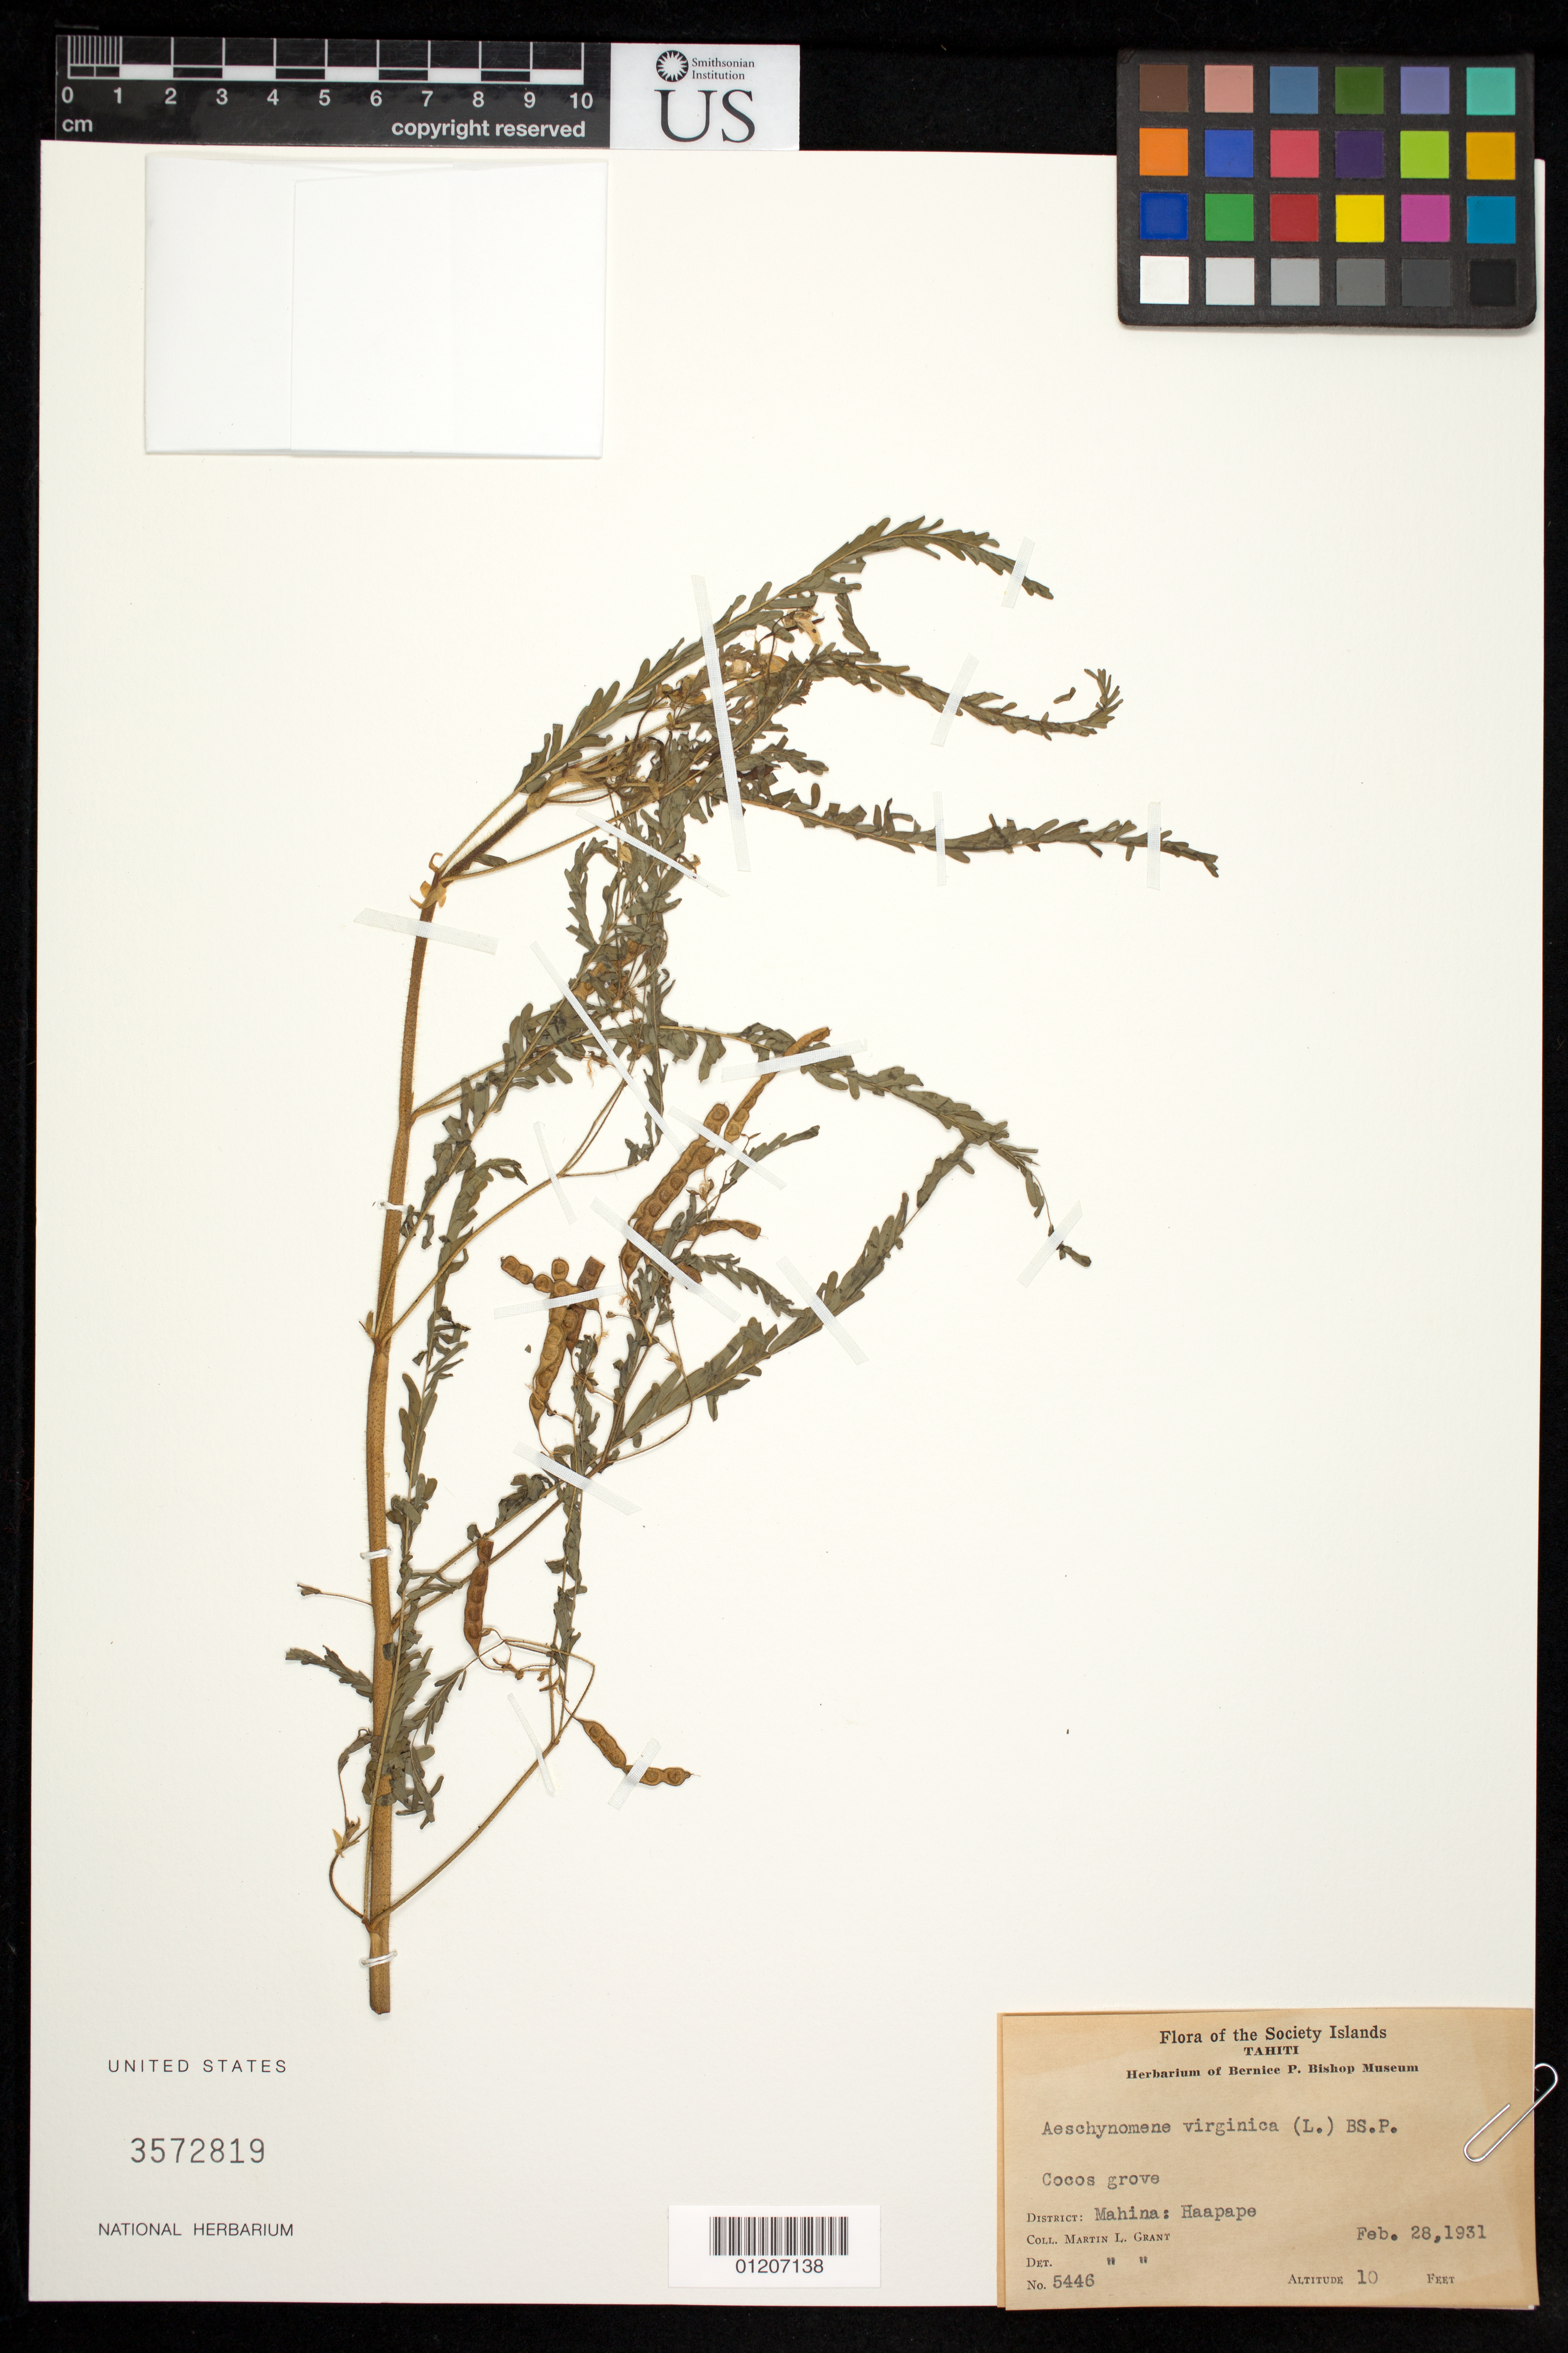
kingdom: Plantae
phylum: Tracheophyta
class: Magnoliopsida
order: Fabales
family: Fabaceae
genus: Aeschynomene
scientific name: Aeschynomene virginica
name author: (L.) Britton, Stearns & Poggenb.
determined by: Grant, M. L.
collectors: M. L. Grant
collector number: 5446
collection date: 1931-02-28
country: French Polynesia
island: Tahiti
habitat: Cocos grove.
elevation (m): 3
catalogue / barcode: US 3572819